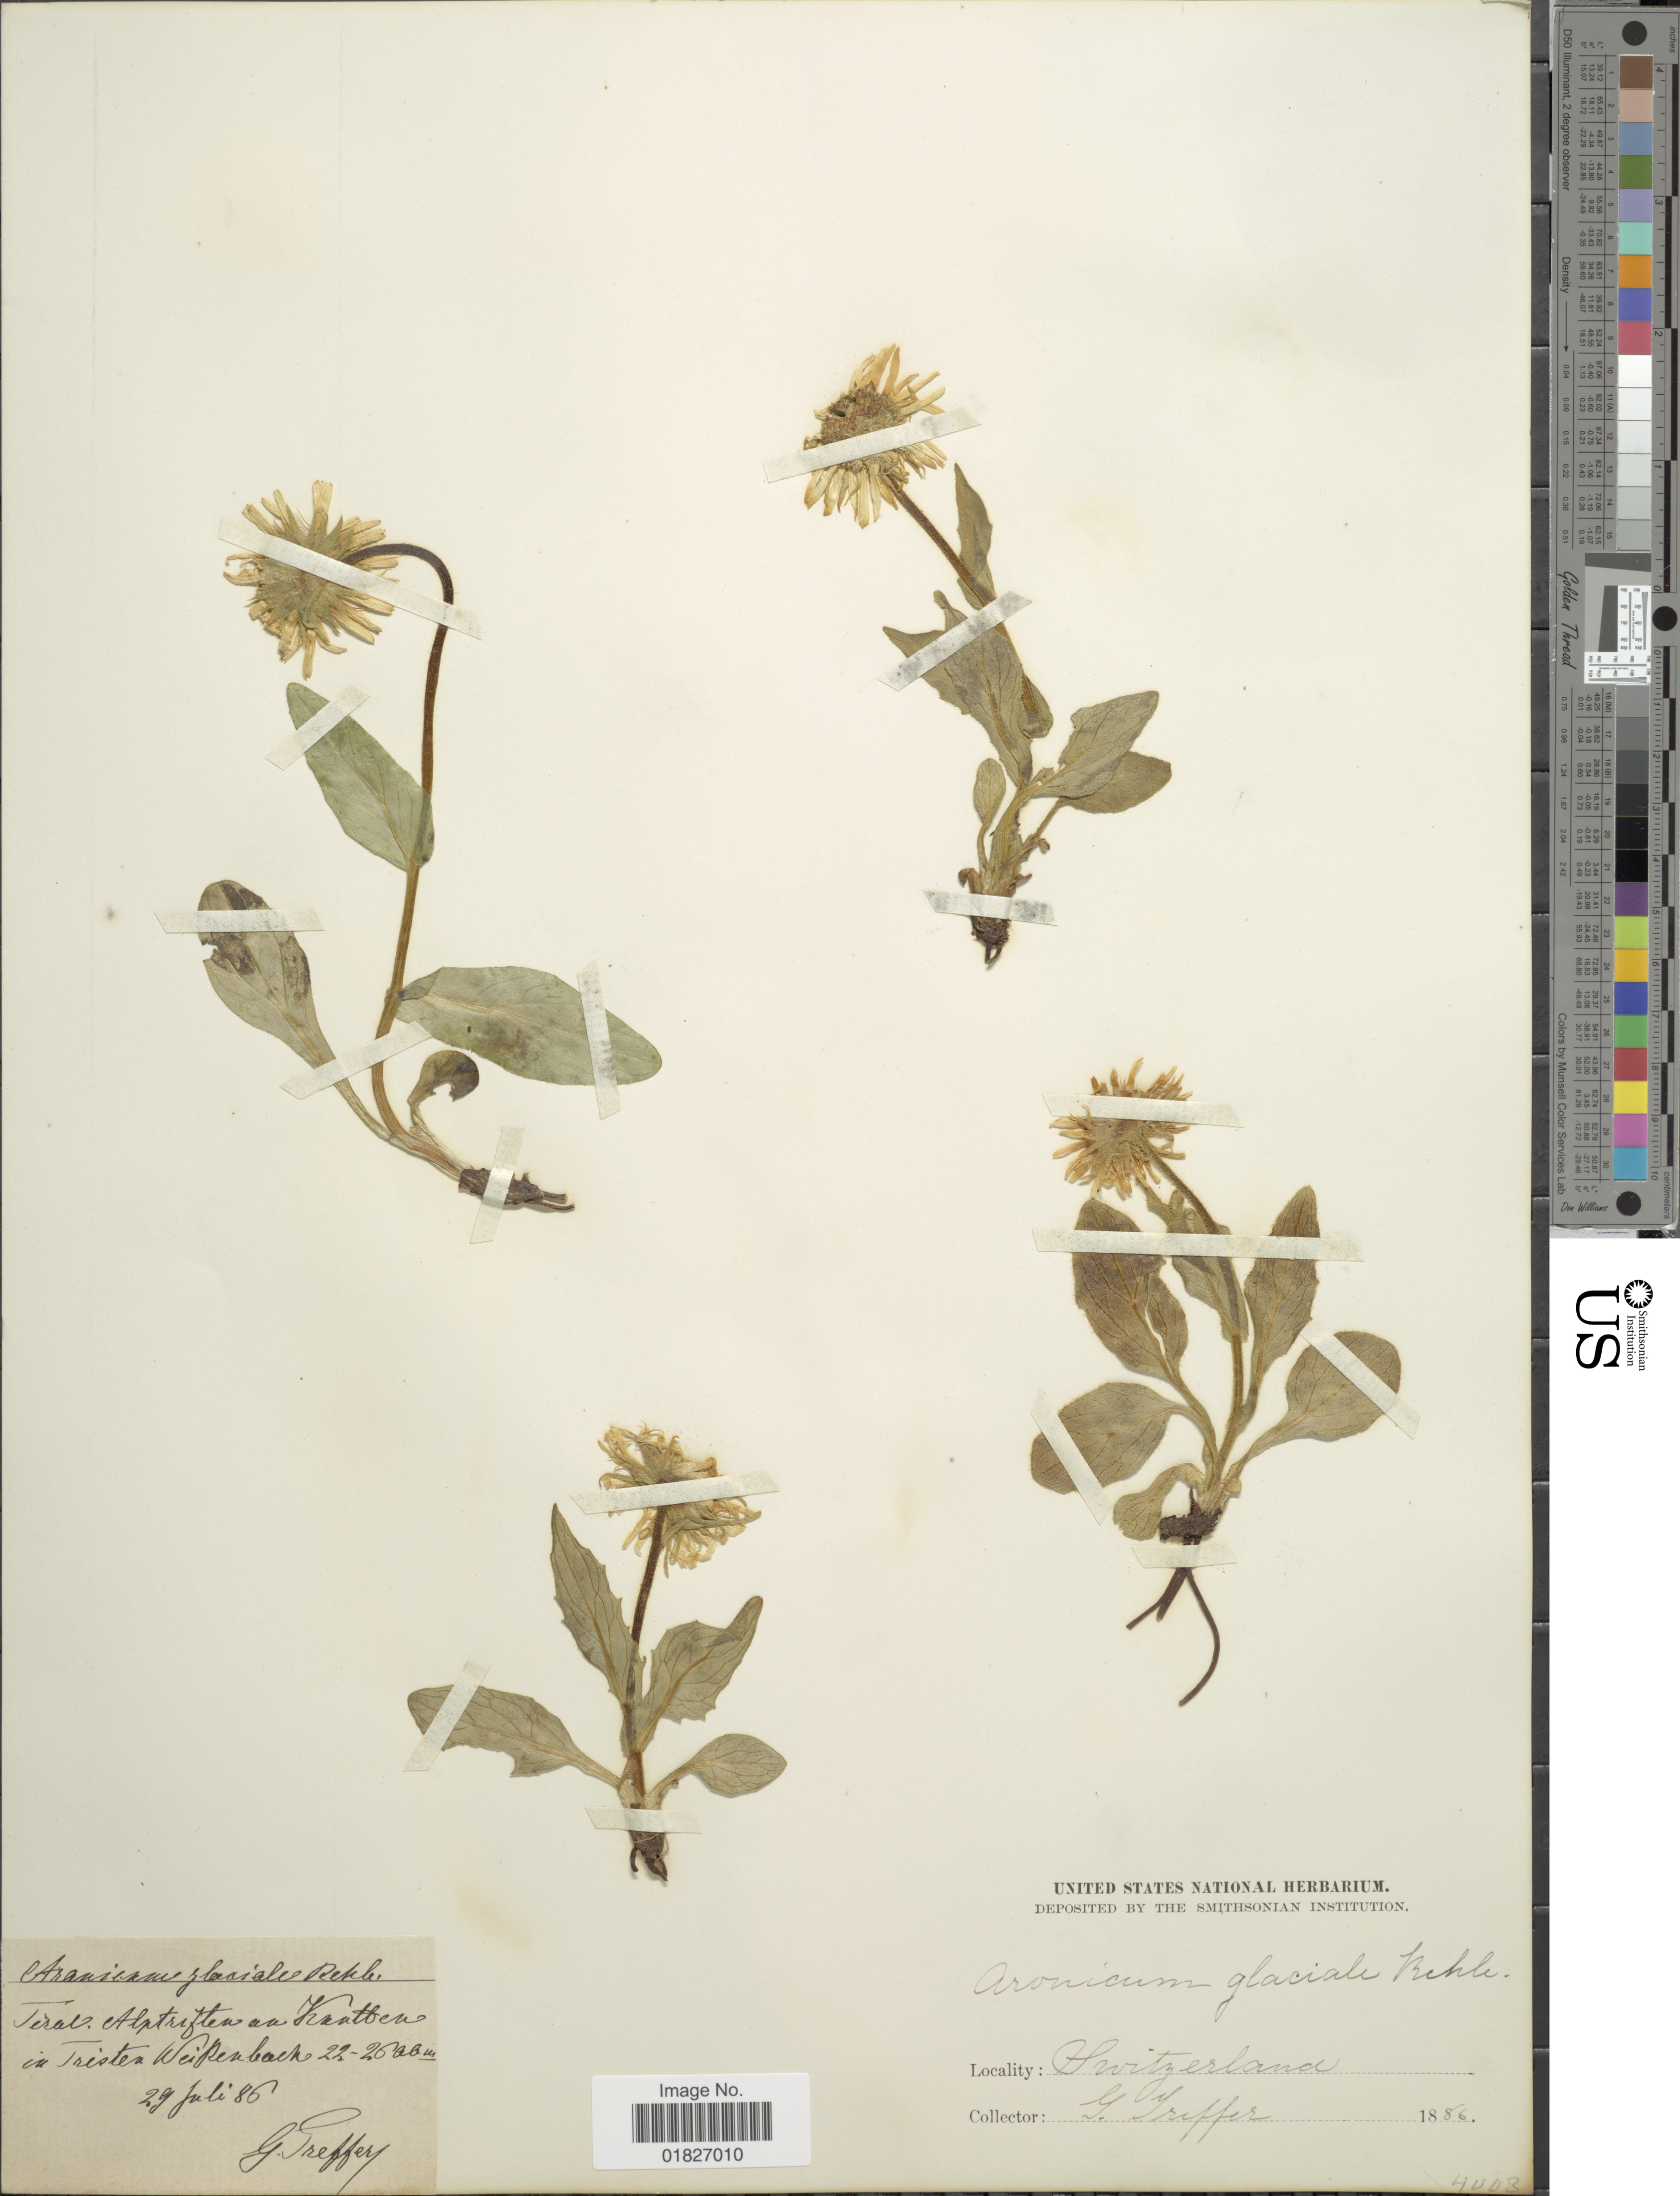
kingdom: Plantae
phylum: Tracheophyta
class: Magnoliopsida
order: Asterales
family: Asteraceae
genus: Doronicum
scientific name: Doronicum glaciale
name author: (Wulfen) Nyman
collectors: G. Treffer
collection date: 1886-07-29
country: Austria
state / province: Tirol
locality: Tirol, alptriften an Kratben in Tristen Weissenbach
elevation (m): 2200